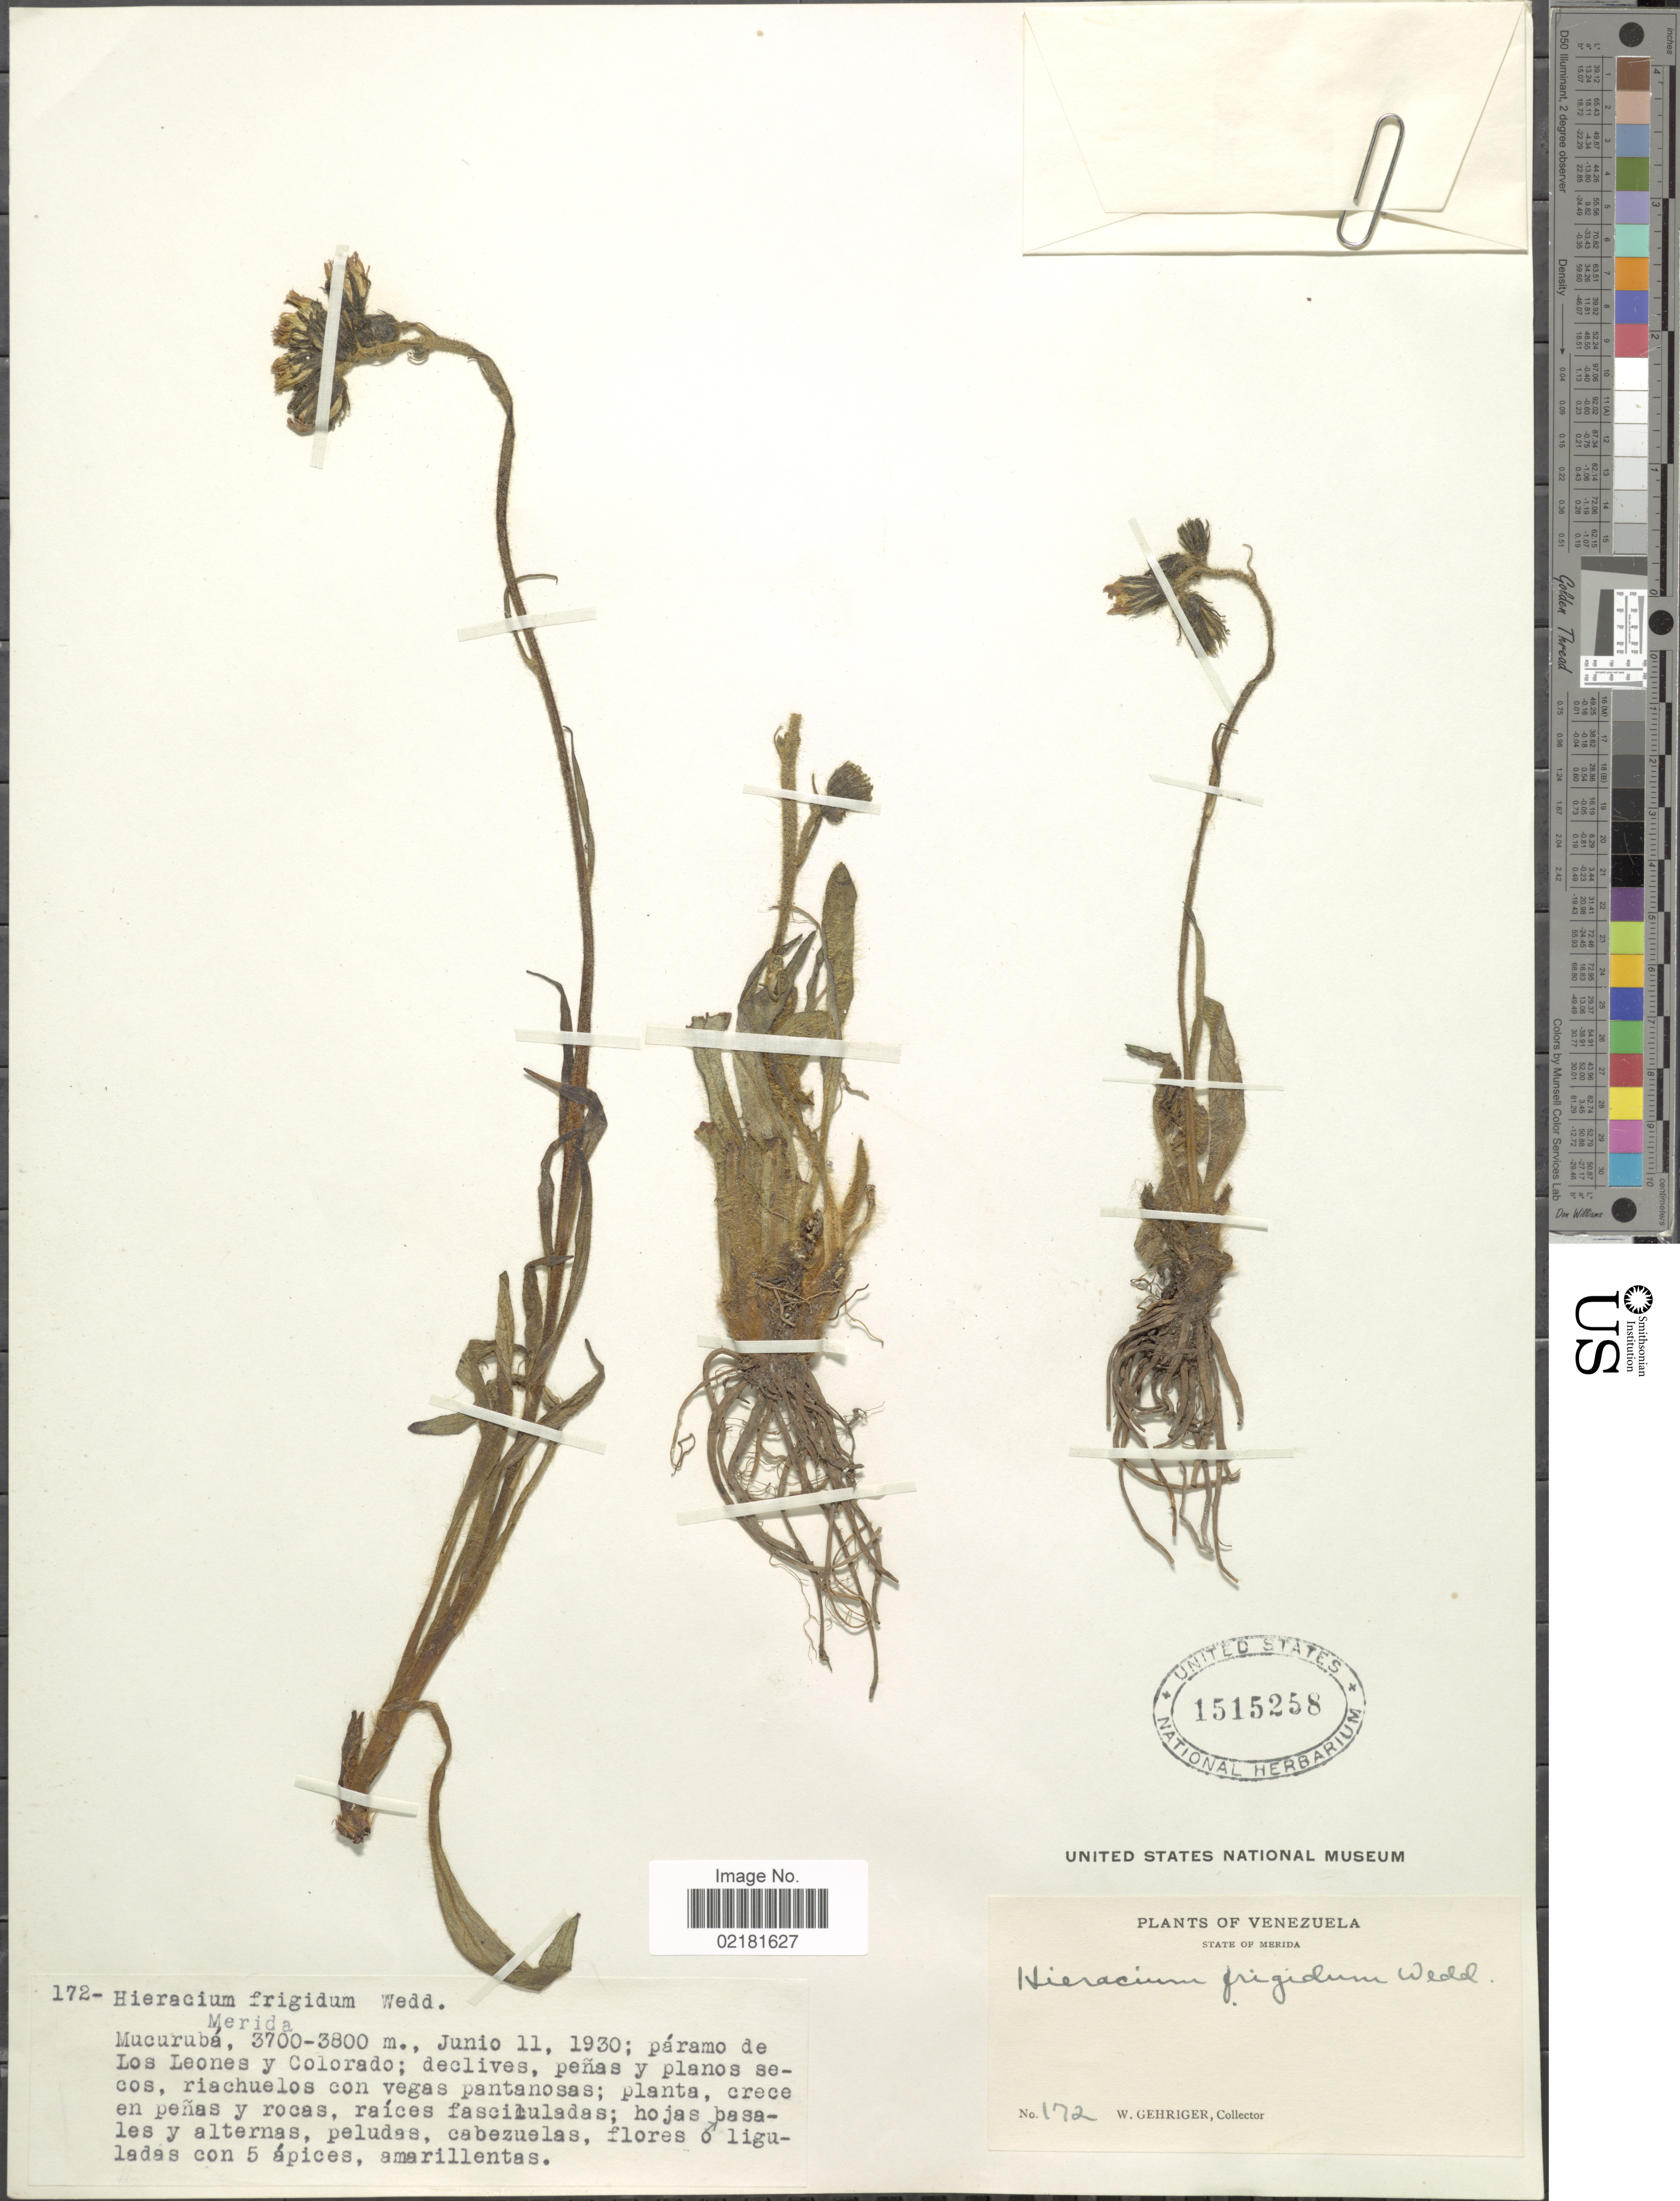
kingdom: Plantae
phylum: Tracheophyta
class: Magnoliopsida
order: Asterales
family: Asteraceae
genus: Hieracium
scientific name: Hieracium jubatum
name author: Fr.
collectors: W. Gehriger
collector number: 172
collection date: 1930-06-11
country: Venezuela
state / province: Mérida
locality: Mucuruba, paramo de Los Leones y Colorado; declives, peñas y planos secos, riachuelos con vegas pantanos.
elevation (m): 3700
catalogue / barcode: US 1515258